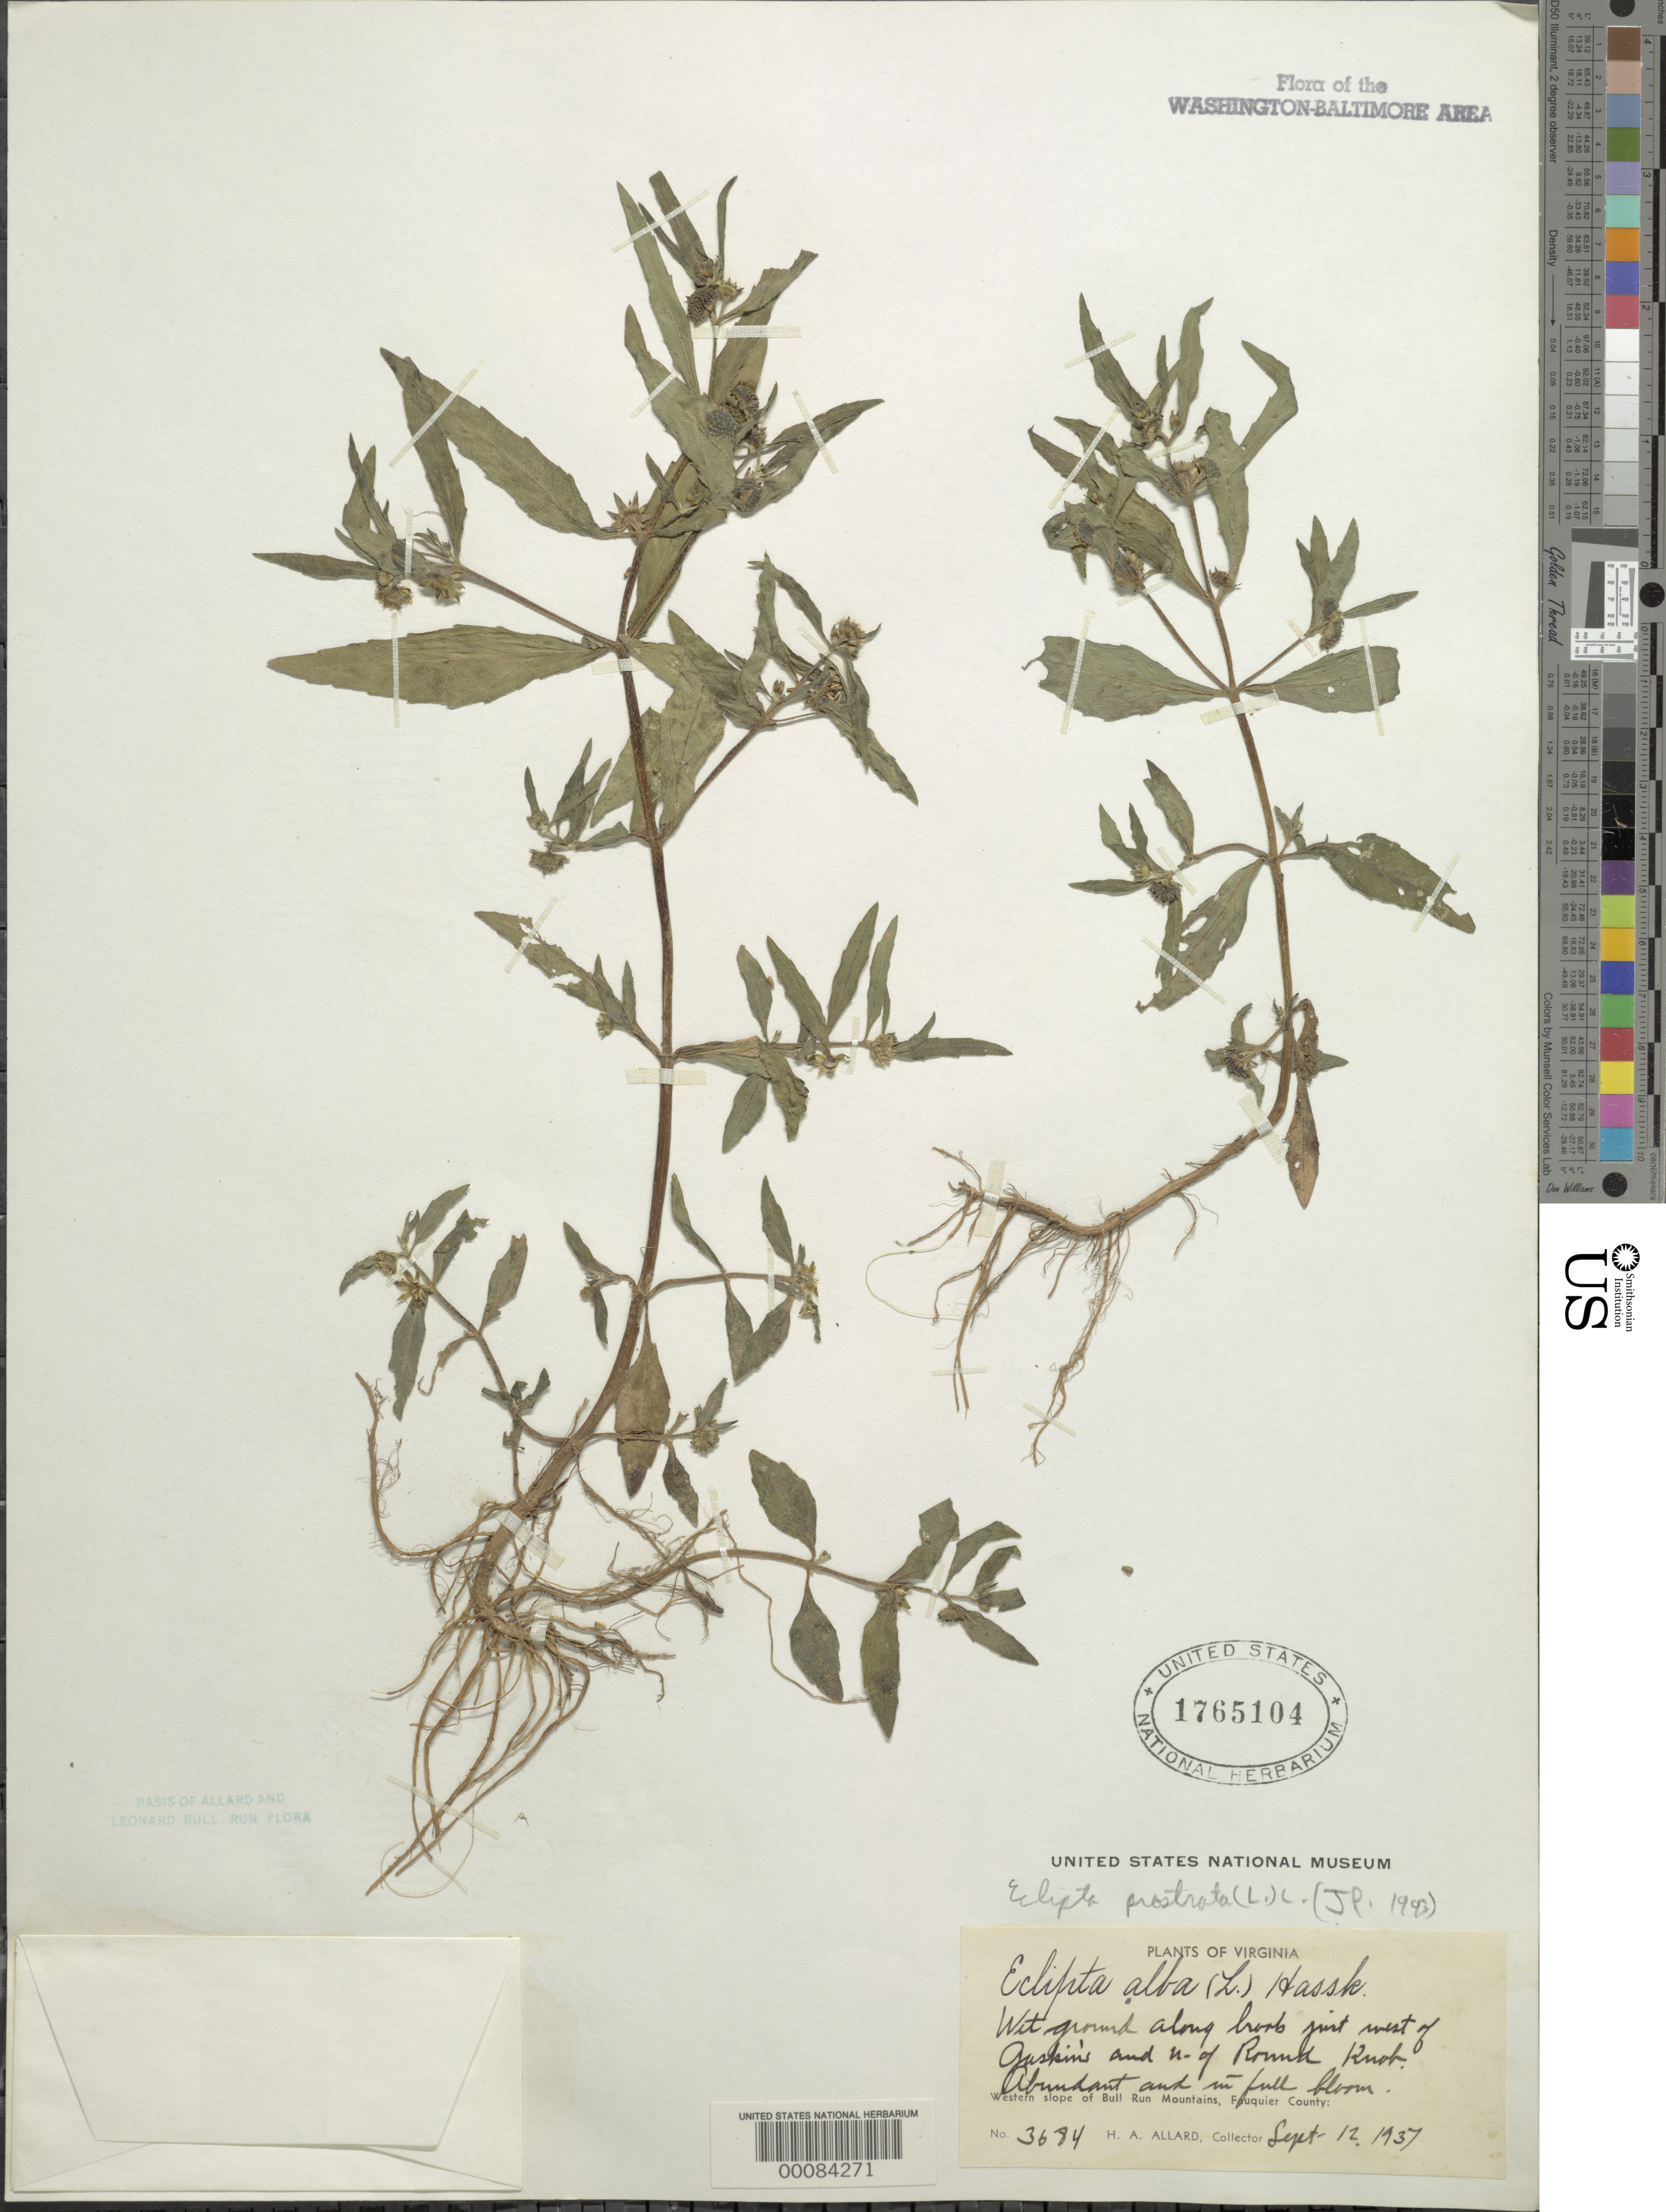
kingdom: Plantae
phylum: Tracheophyta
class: Magnoliopsida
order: Asterales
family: Asteraceae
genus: Eclipta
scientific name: Eclipta prostrata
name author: (L.) L.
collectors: H. A. Allard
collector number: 3684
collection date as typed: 12 Sep 1937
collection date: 1937-09-12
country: United States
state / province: Virginia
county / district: Fauquier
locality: West of Gaskins and north of Round Knob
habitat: Wet ground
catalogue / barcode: US 1765104